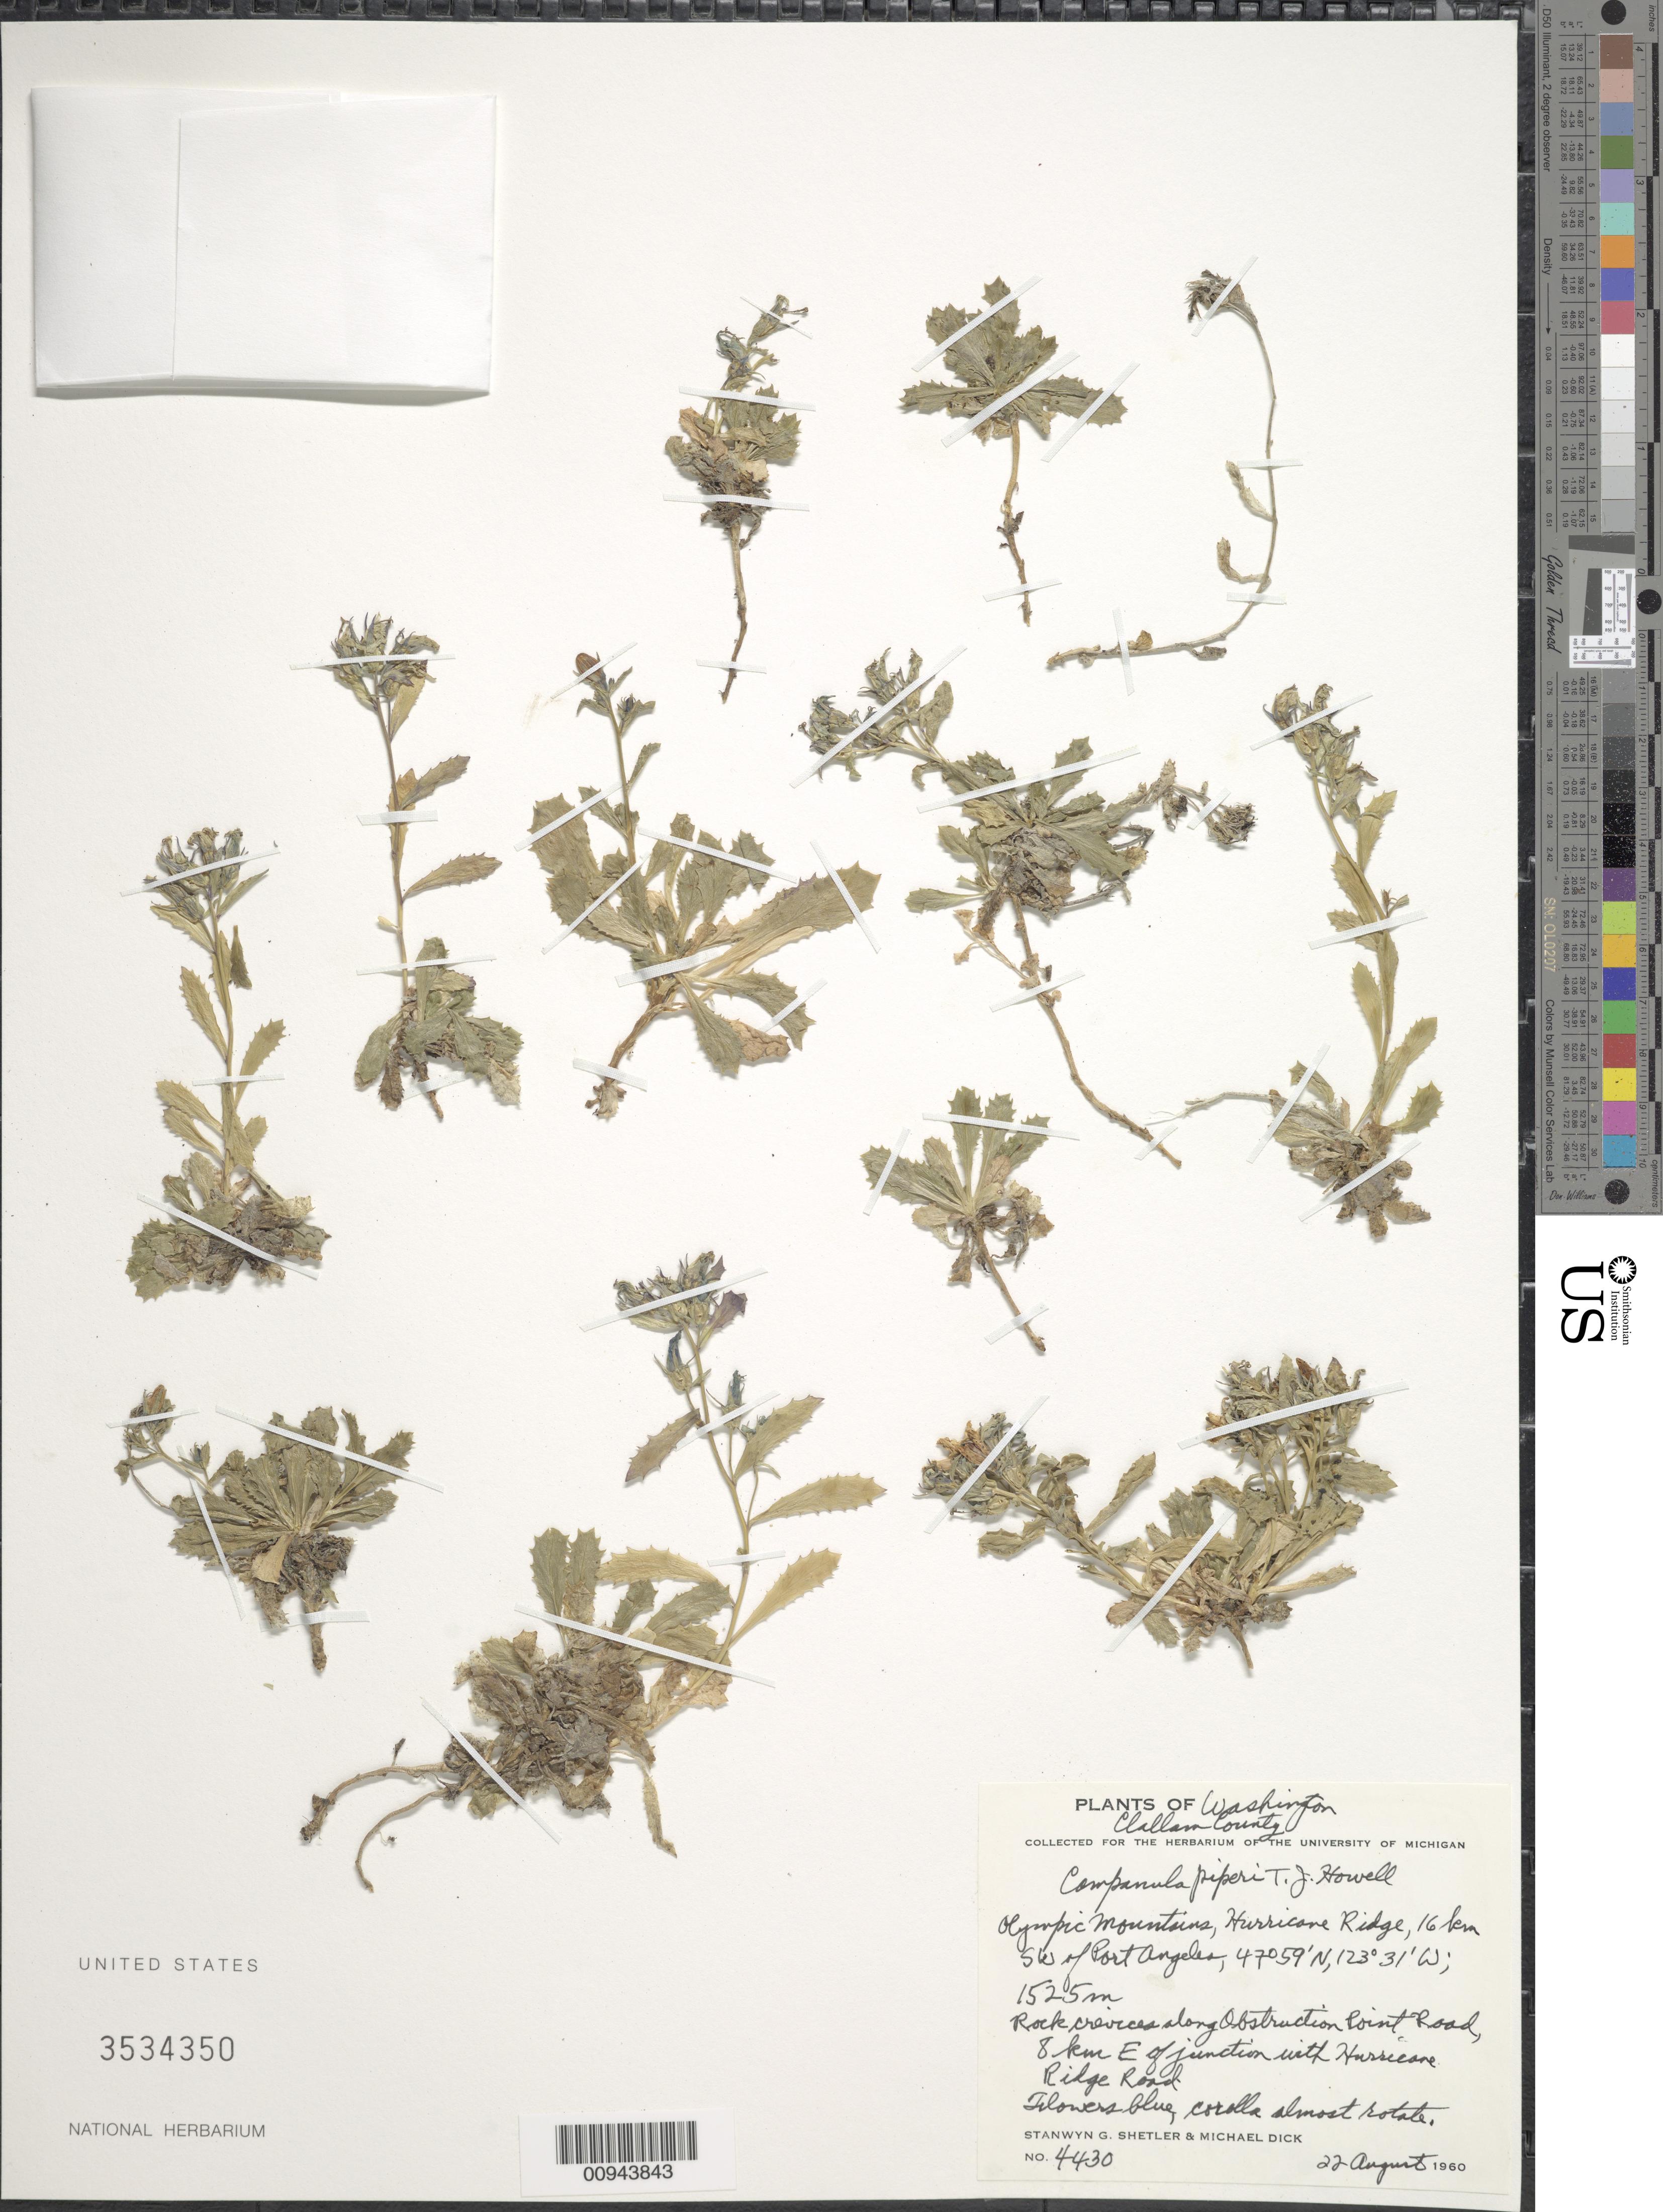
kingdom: Plantae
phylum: Tracheophyta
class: Magnoliopsida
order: Asterales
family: Campanulaceae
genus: Campanula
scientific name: Campanula piperi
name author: Howell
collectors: S. Shetler & M. Dick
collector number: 4430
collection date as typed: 22 August 1960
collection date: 1960-08-22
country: United States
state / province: Washington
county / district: Clallam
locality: Olympic Mountains, Hurricane Ridge, 16 km. southwest of Port Angeles, along Obstruction Point Road, 8 km E of junction with Hurricane Ridge Road.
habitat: rock crevices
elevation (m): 1525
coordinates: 47 59' N, 123 31' W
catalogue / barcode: US 3534350